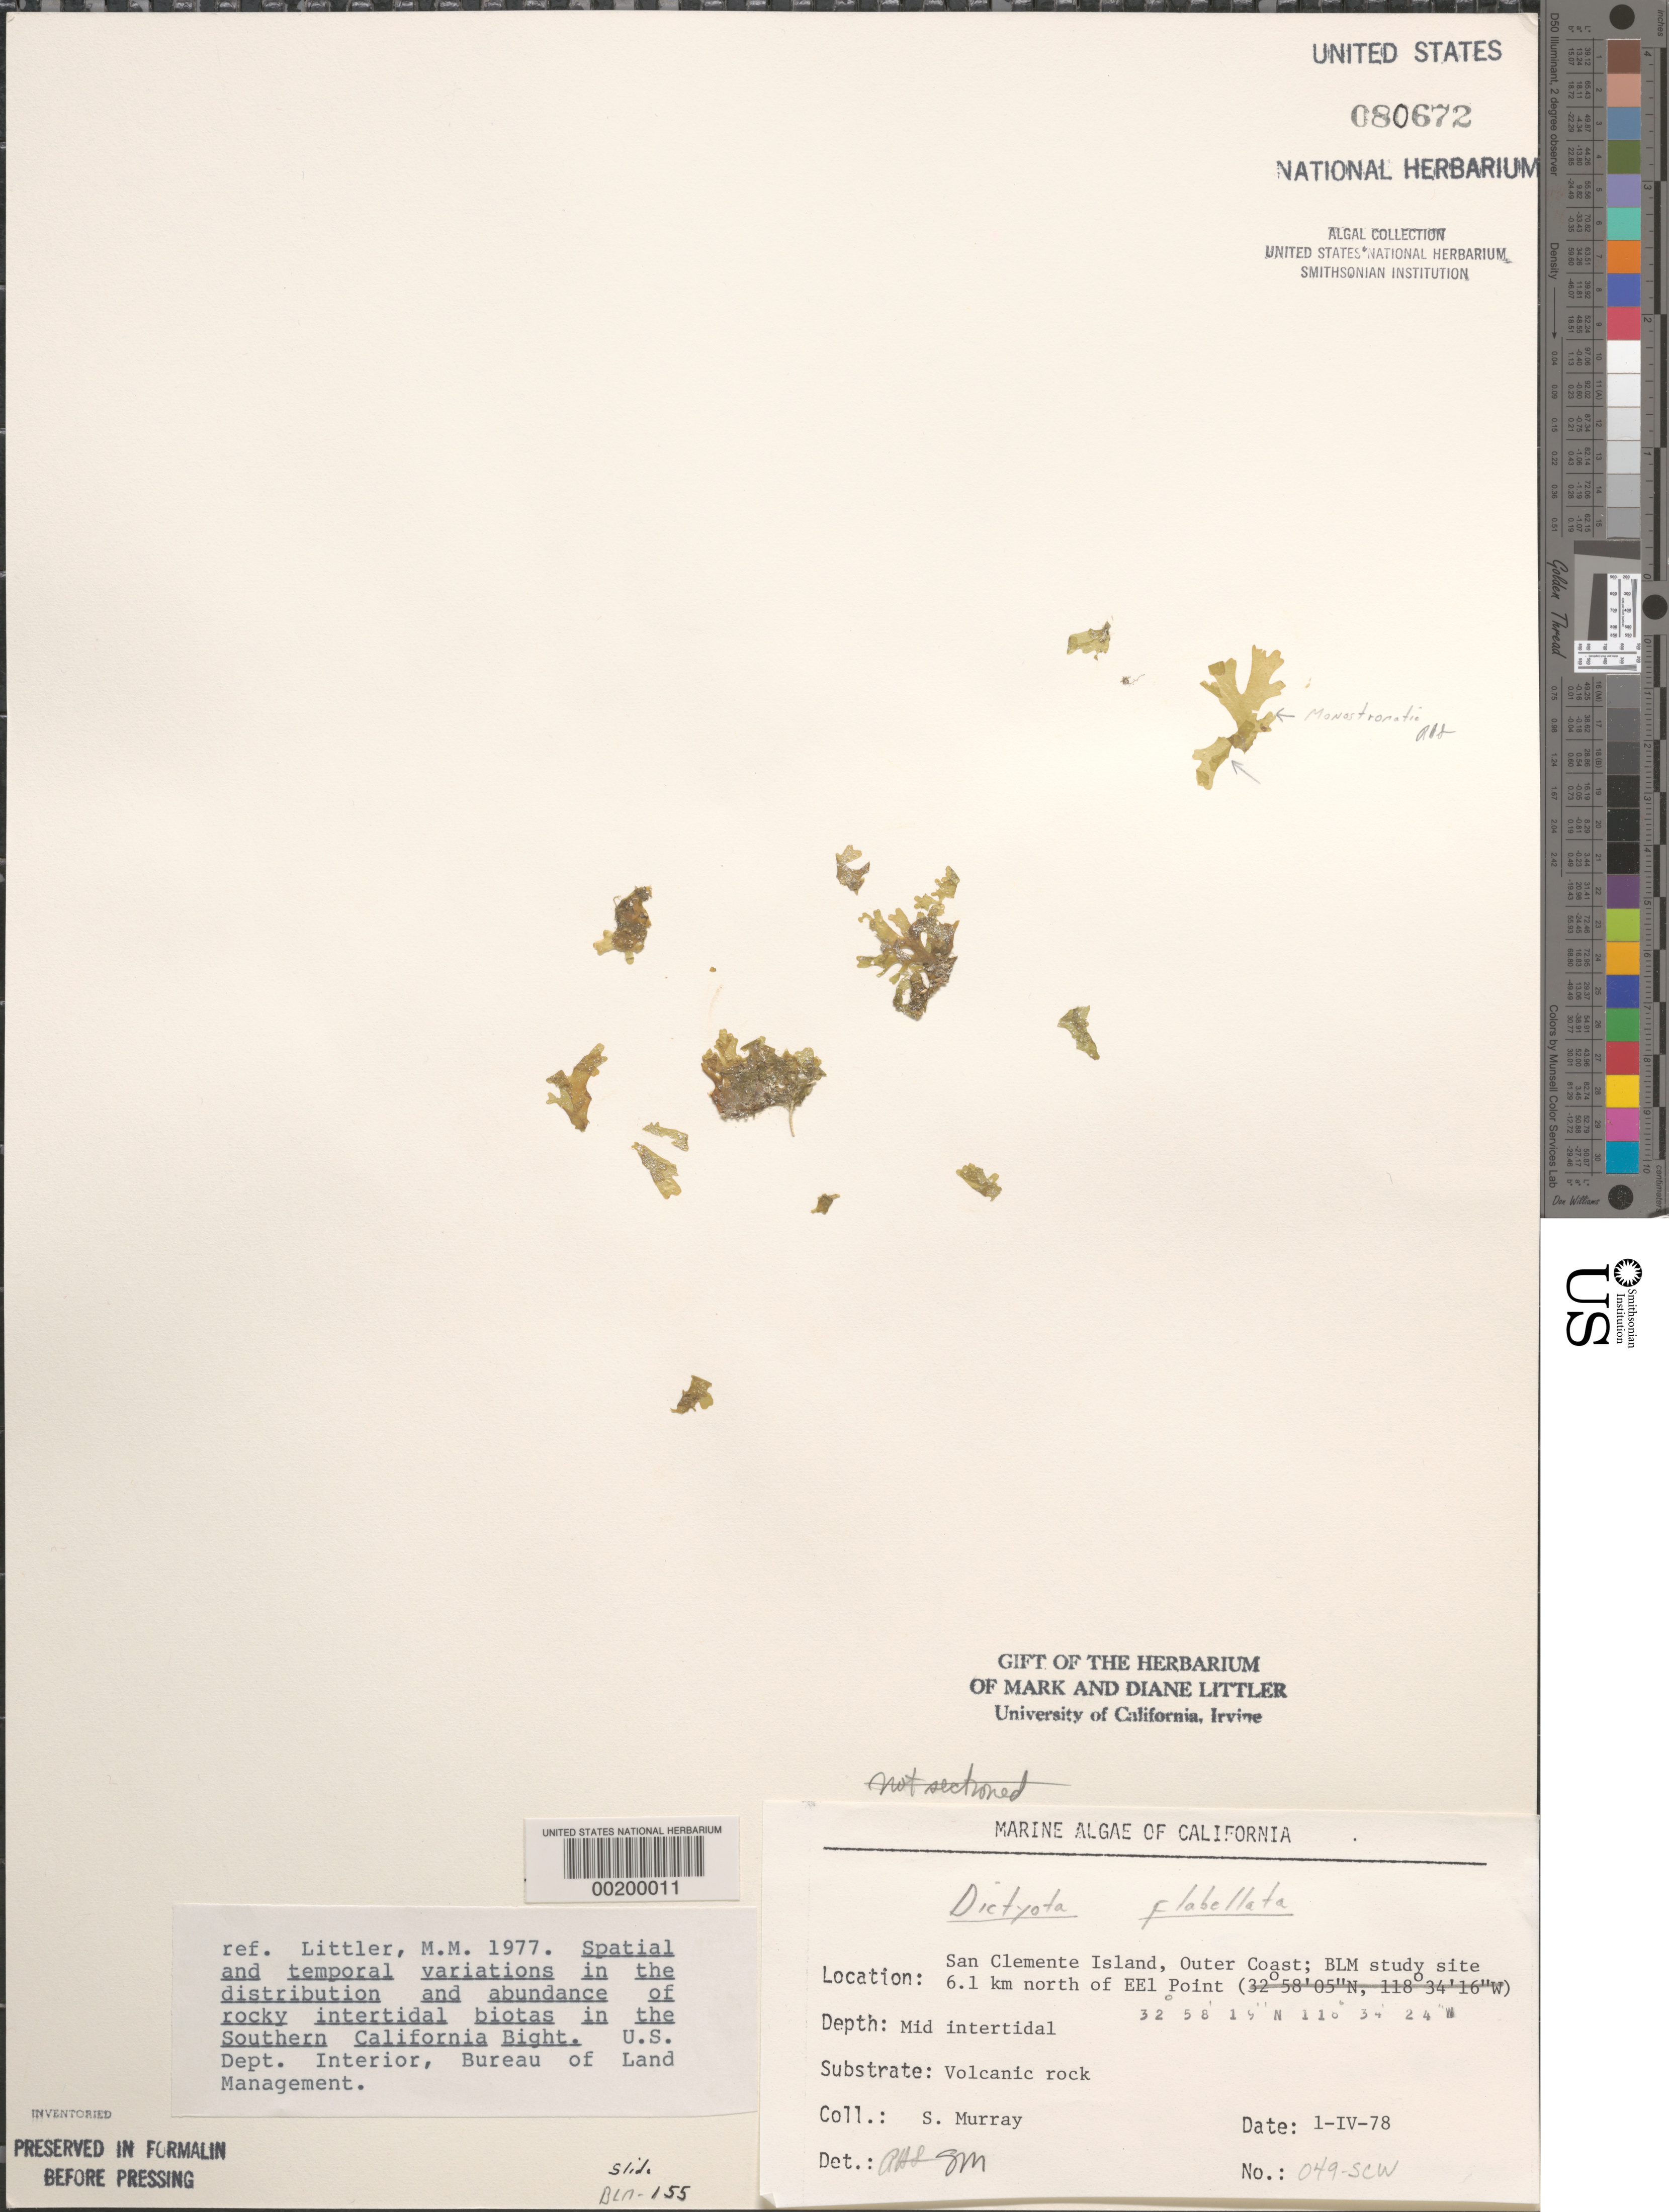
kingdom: Chromista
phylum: Ochrophyta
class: Phaeophyceae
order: Dictyotales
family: Dictyotaceae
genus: Dictyota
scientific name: Dictyota flabellata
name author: (Collins) Setch. & N.L. Gardner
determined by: Sims, Robert H.; Murray, S. N.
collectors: S. N. Murray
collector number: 049-scw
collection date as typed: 01 Apr 1978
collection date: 1978-04-01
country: United States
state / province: California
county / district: Los Angeles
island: San Clemente Island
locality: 6.1 km north of Eel Point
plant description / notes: BLM-SOCALBIGHT Rocky Intertidal Survey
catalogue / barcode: US 80672